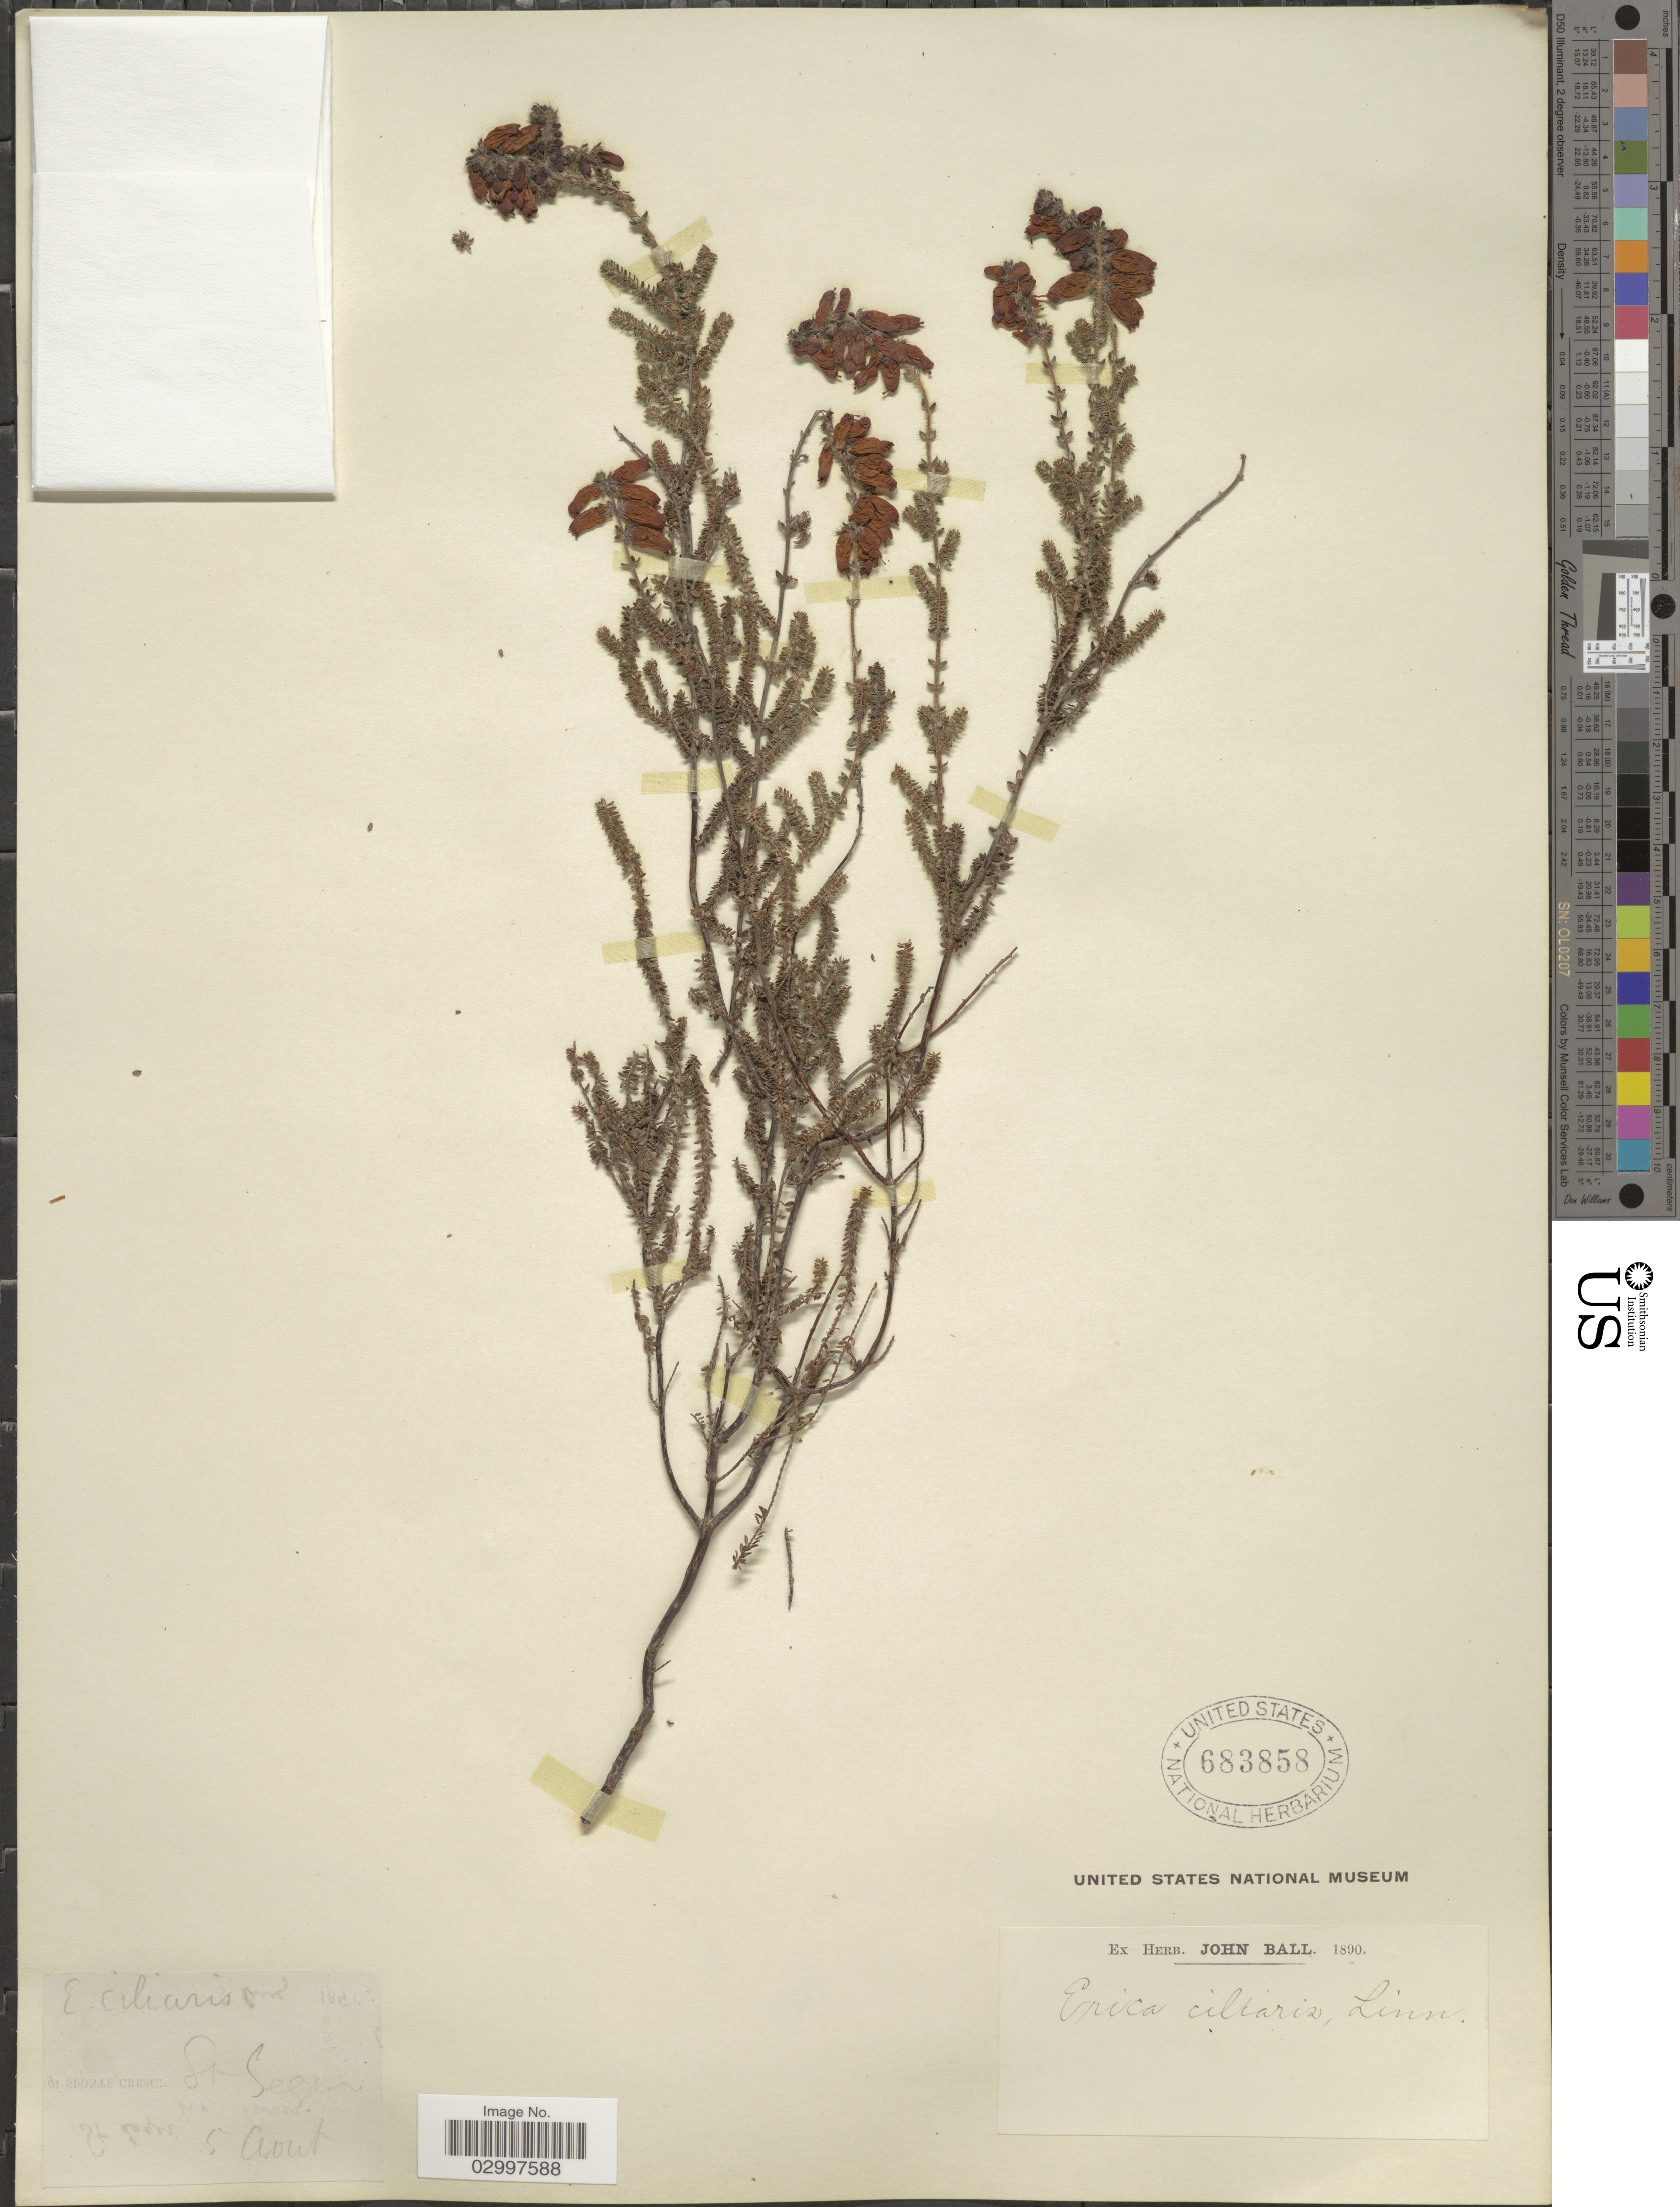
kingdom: Plantae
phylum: Tracheophyta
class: Magnoliopsida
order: Ericales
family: Ericaceae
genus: Erica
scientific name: Erica ciliaris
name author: L.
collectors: ex herb. John Ball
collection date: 1890-08-05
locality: St. Segin. [interpreted]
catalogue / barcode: US 683858